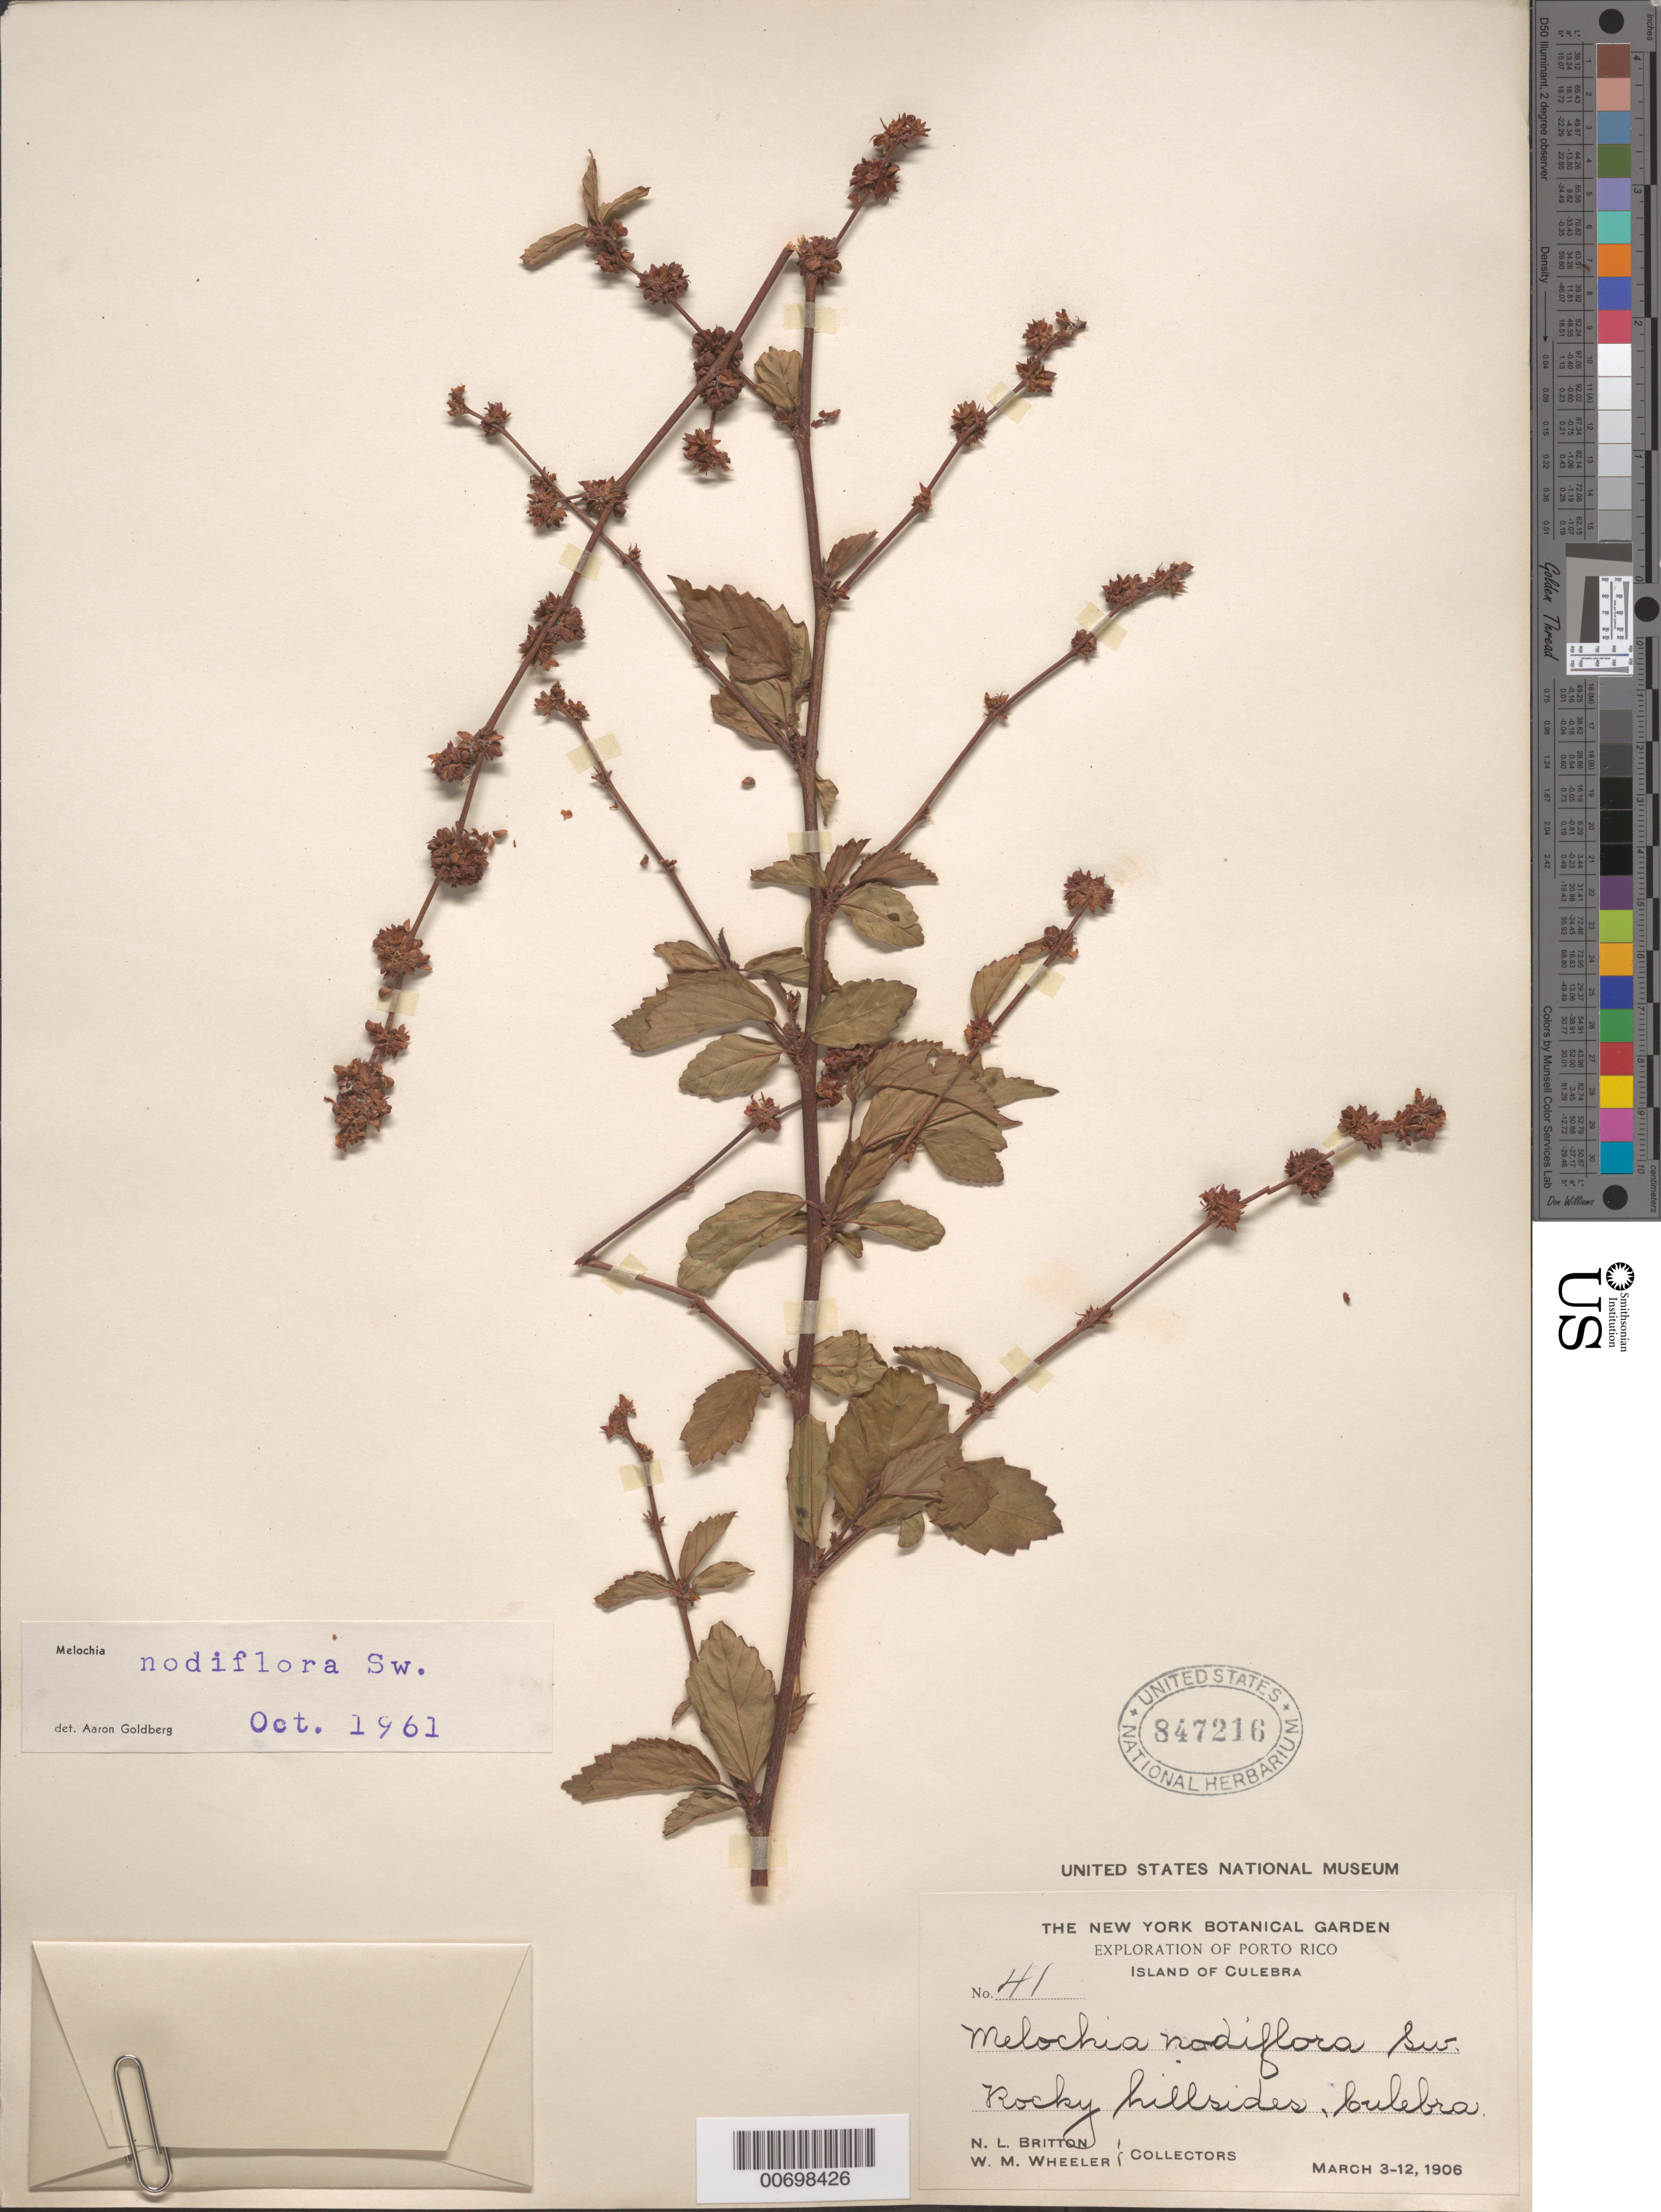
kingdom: Plantae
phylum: Tracheophyta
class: Magnoliopsida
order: Malvales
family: Malvaceae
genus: Melochia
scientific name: Melochia nodiflora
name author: Sw.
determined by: Goldberg, Aaron, (US), NMNH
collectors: N. Britton & W. Wheeler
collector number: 41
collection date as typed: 03 Mar 1906 to 12 Mar 1906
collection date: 1906-03-03/1906-03-12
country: Puerto Rico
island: Culebra I.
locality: Culebra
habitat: Rocky hillsides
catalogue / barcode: US 847216